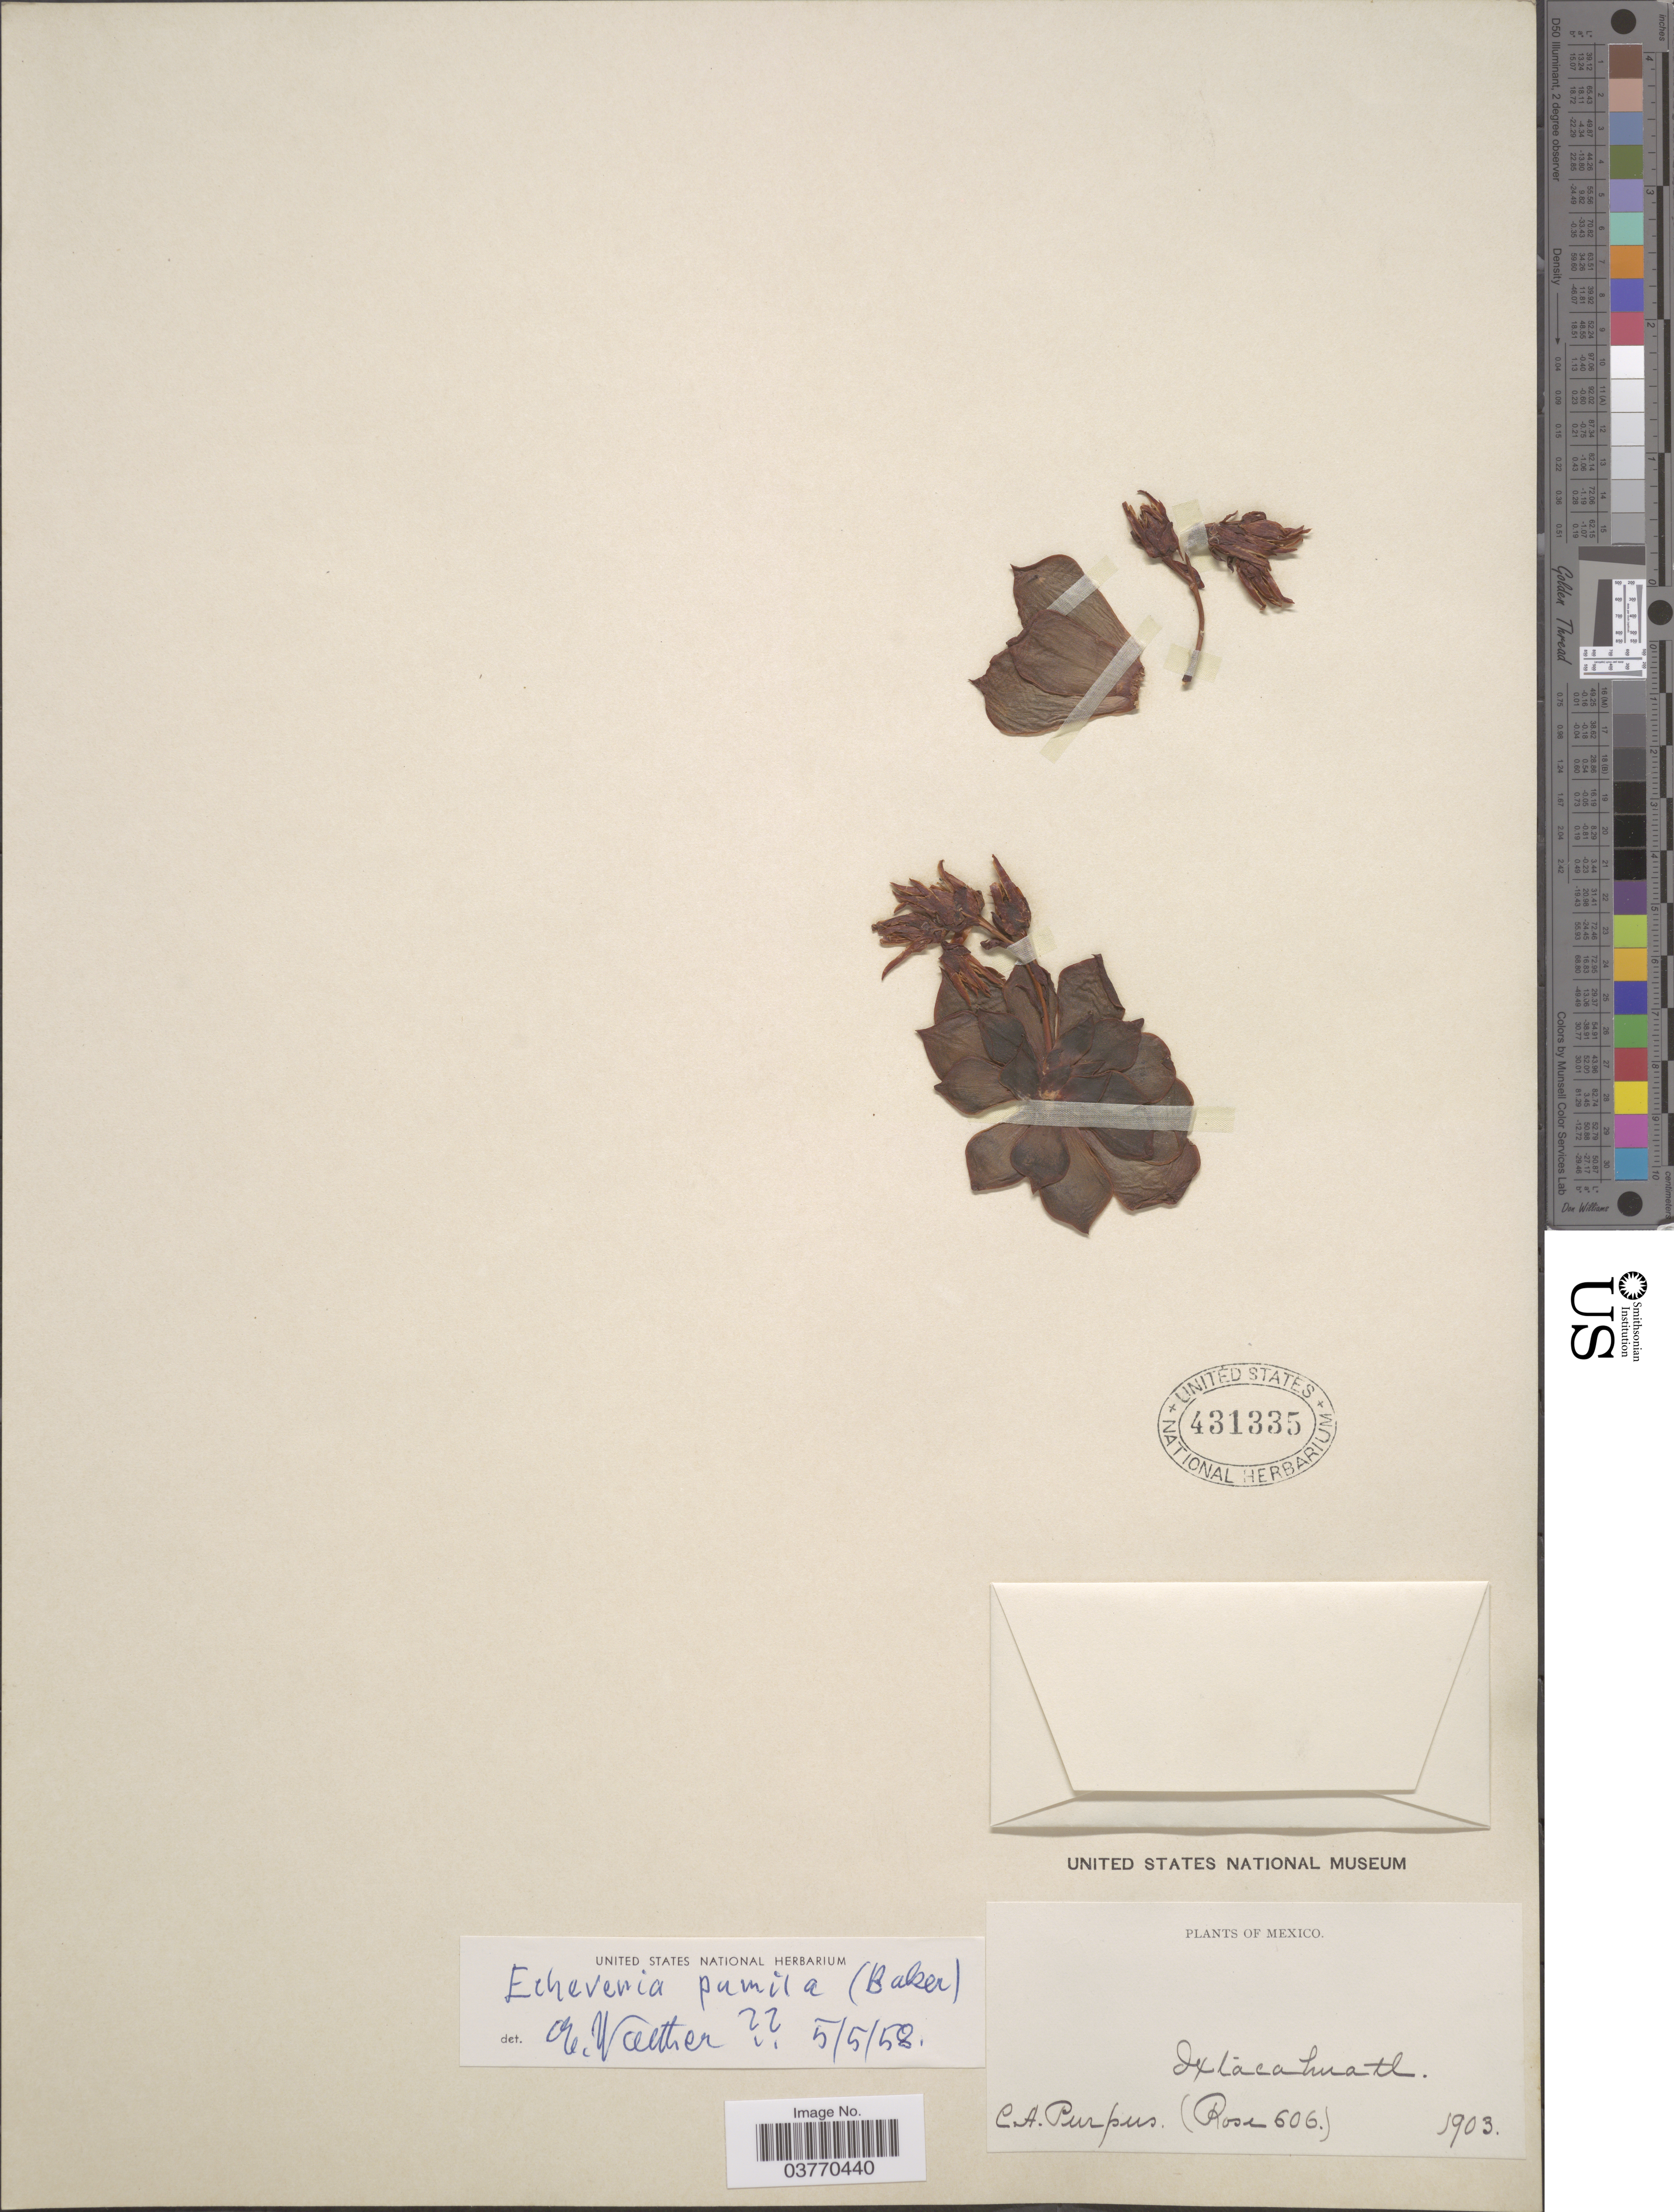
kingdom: Plantae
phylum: Tracheophyta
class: Magnoliopsida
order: Saxifragales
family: Crassulaceae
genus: Echeveria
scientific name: Echeveria pumila var. pumila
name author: Van Houtte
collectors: C. A. Purpus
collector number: Rose606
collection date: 1903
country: Mexico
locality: Ixtácahuatl.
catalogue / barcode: US 431335